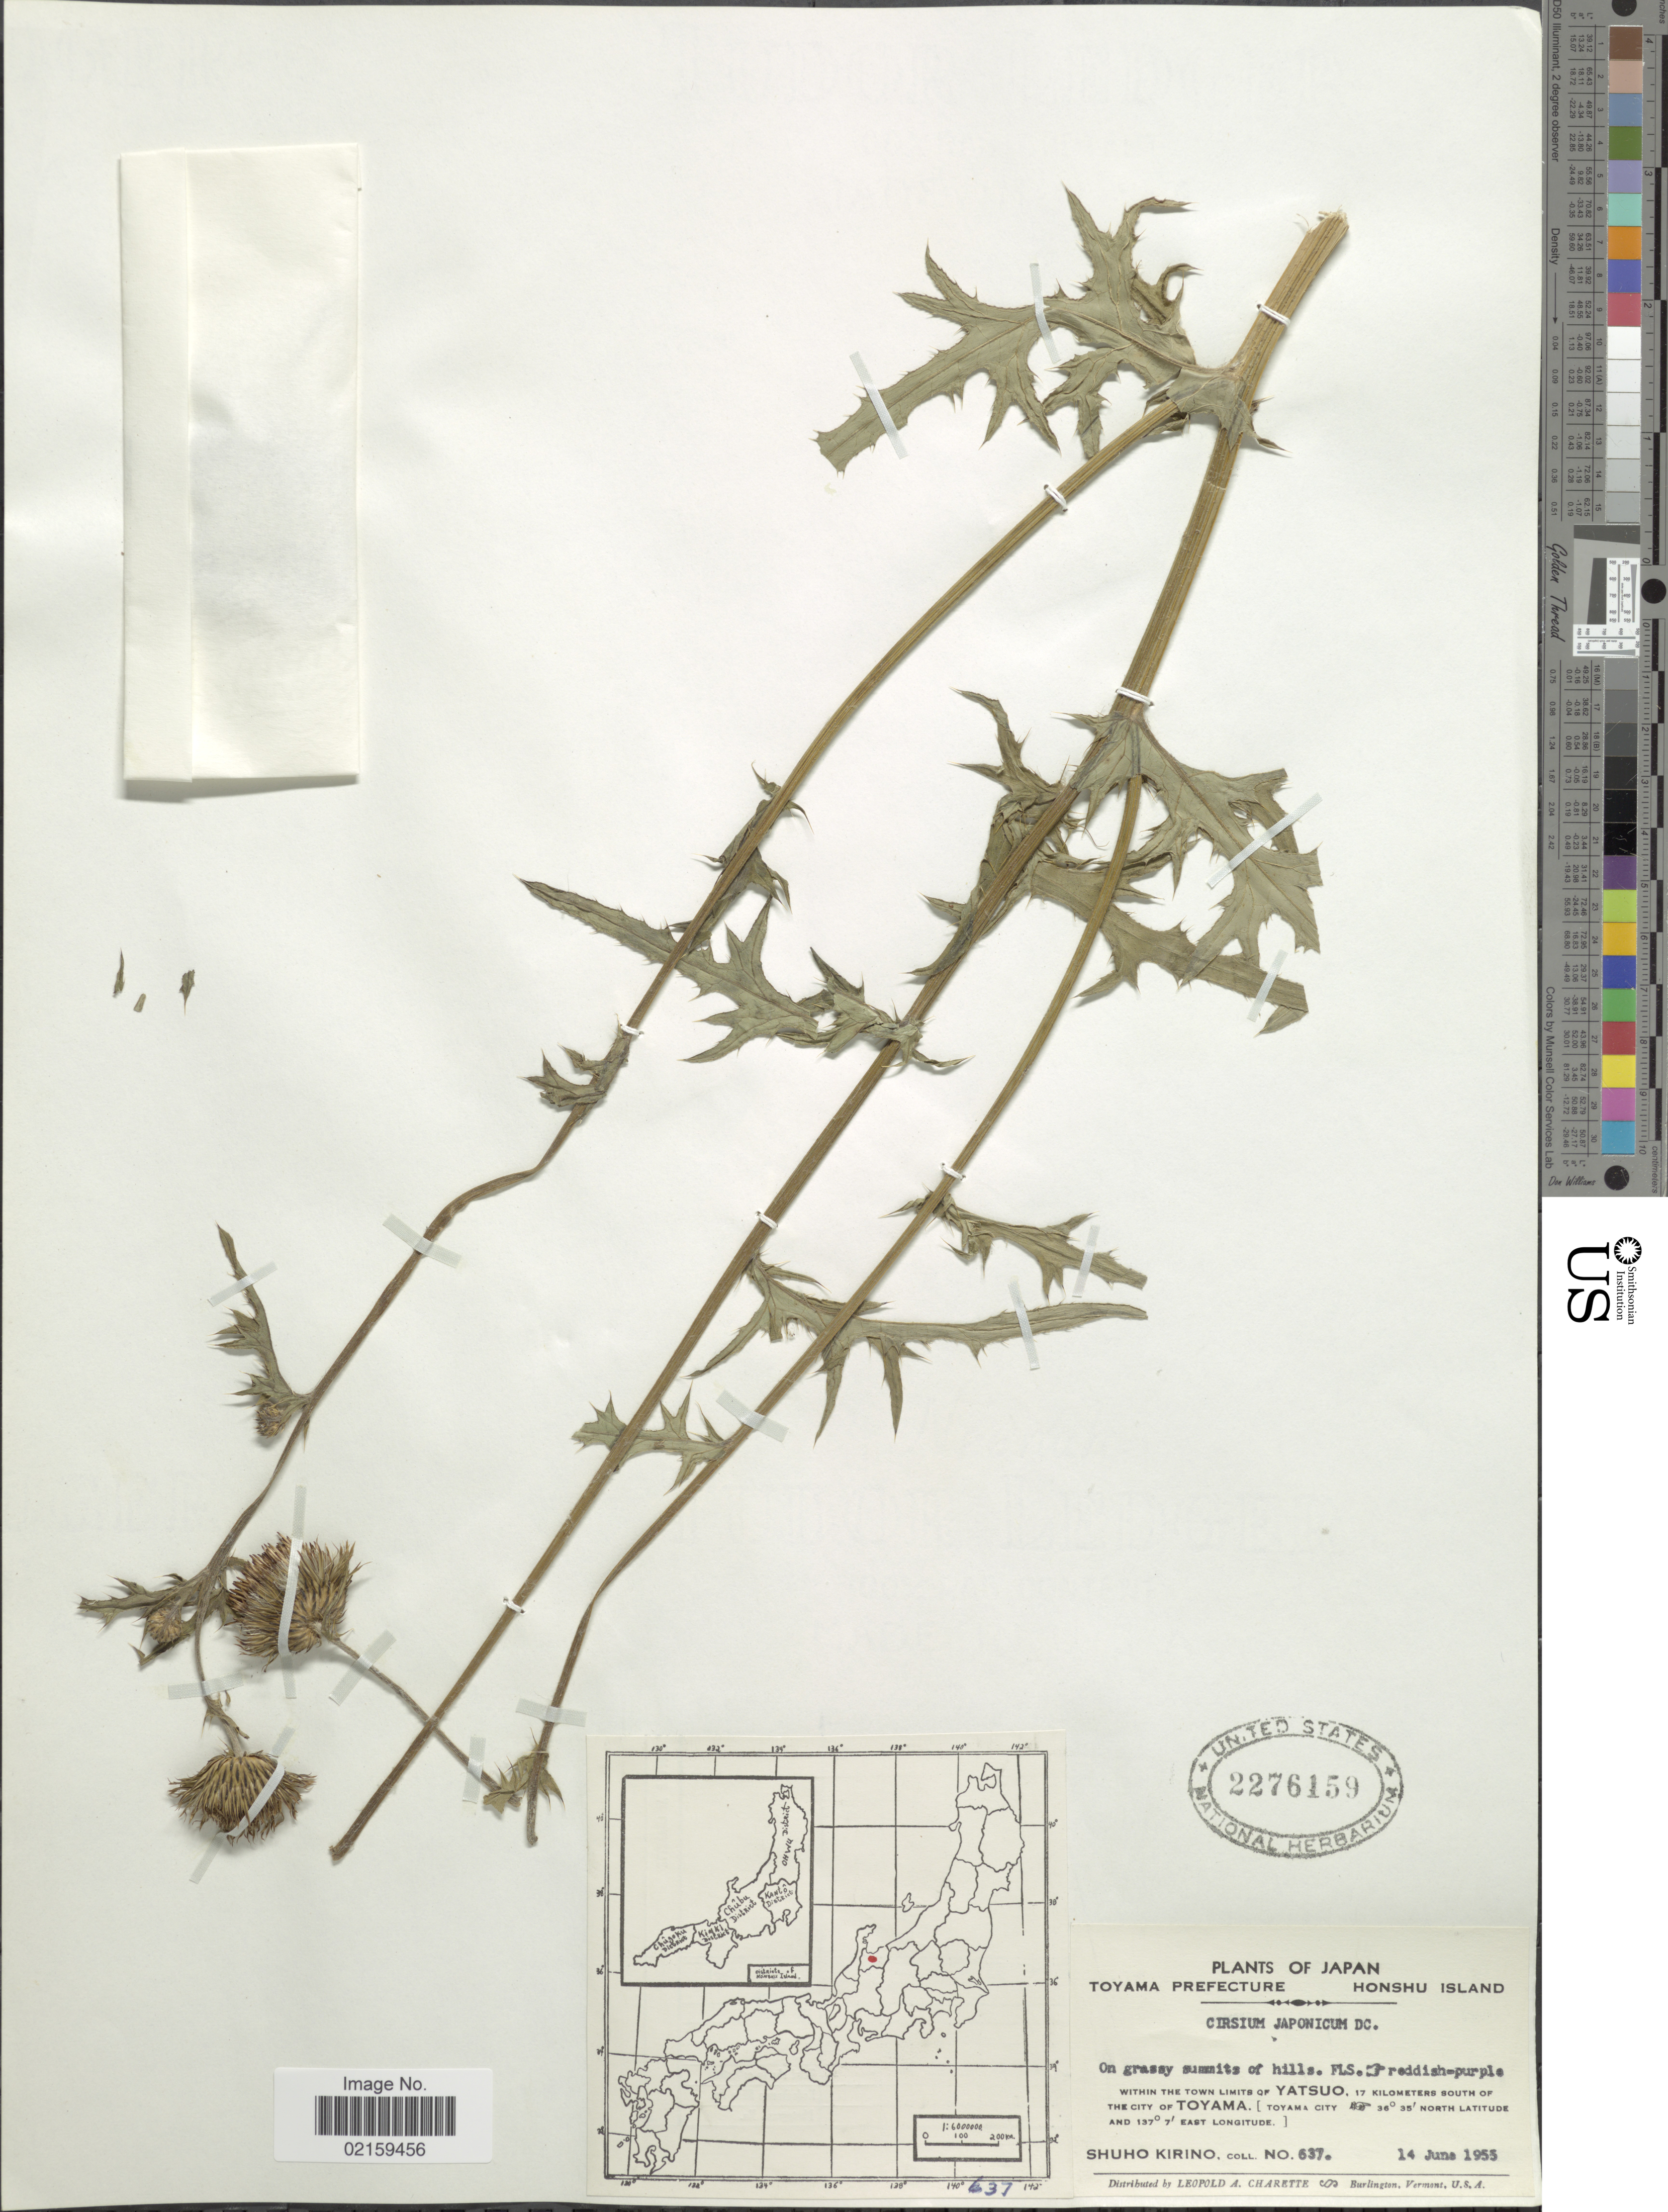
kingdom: Plantae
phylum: Tracheophyta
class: Magnoliopsida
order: Asterales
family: Asteraceae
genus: Cirsium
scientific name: Cirsium japonicum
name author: DC.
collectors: S. Kirino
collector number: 637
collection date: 1955-06-14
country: Japan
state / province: Toyama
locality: Toyama, Honshu Island. Withing the town limits of Yatsuo, 17 kilometers south of the city of Toyama (Toyama city)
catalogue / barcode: US 2276159